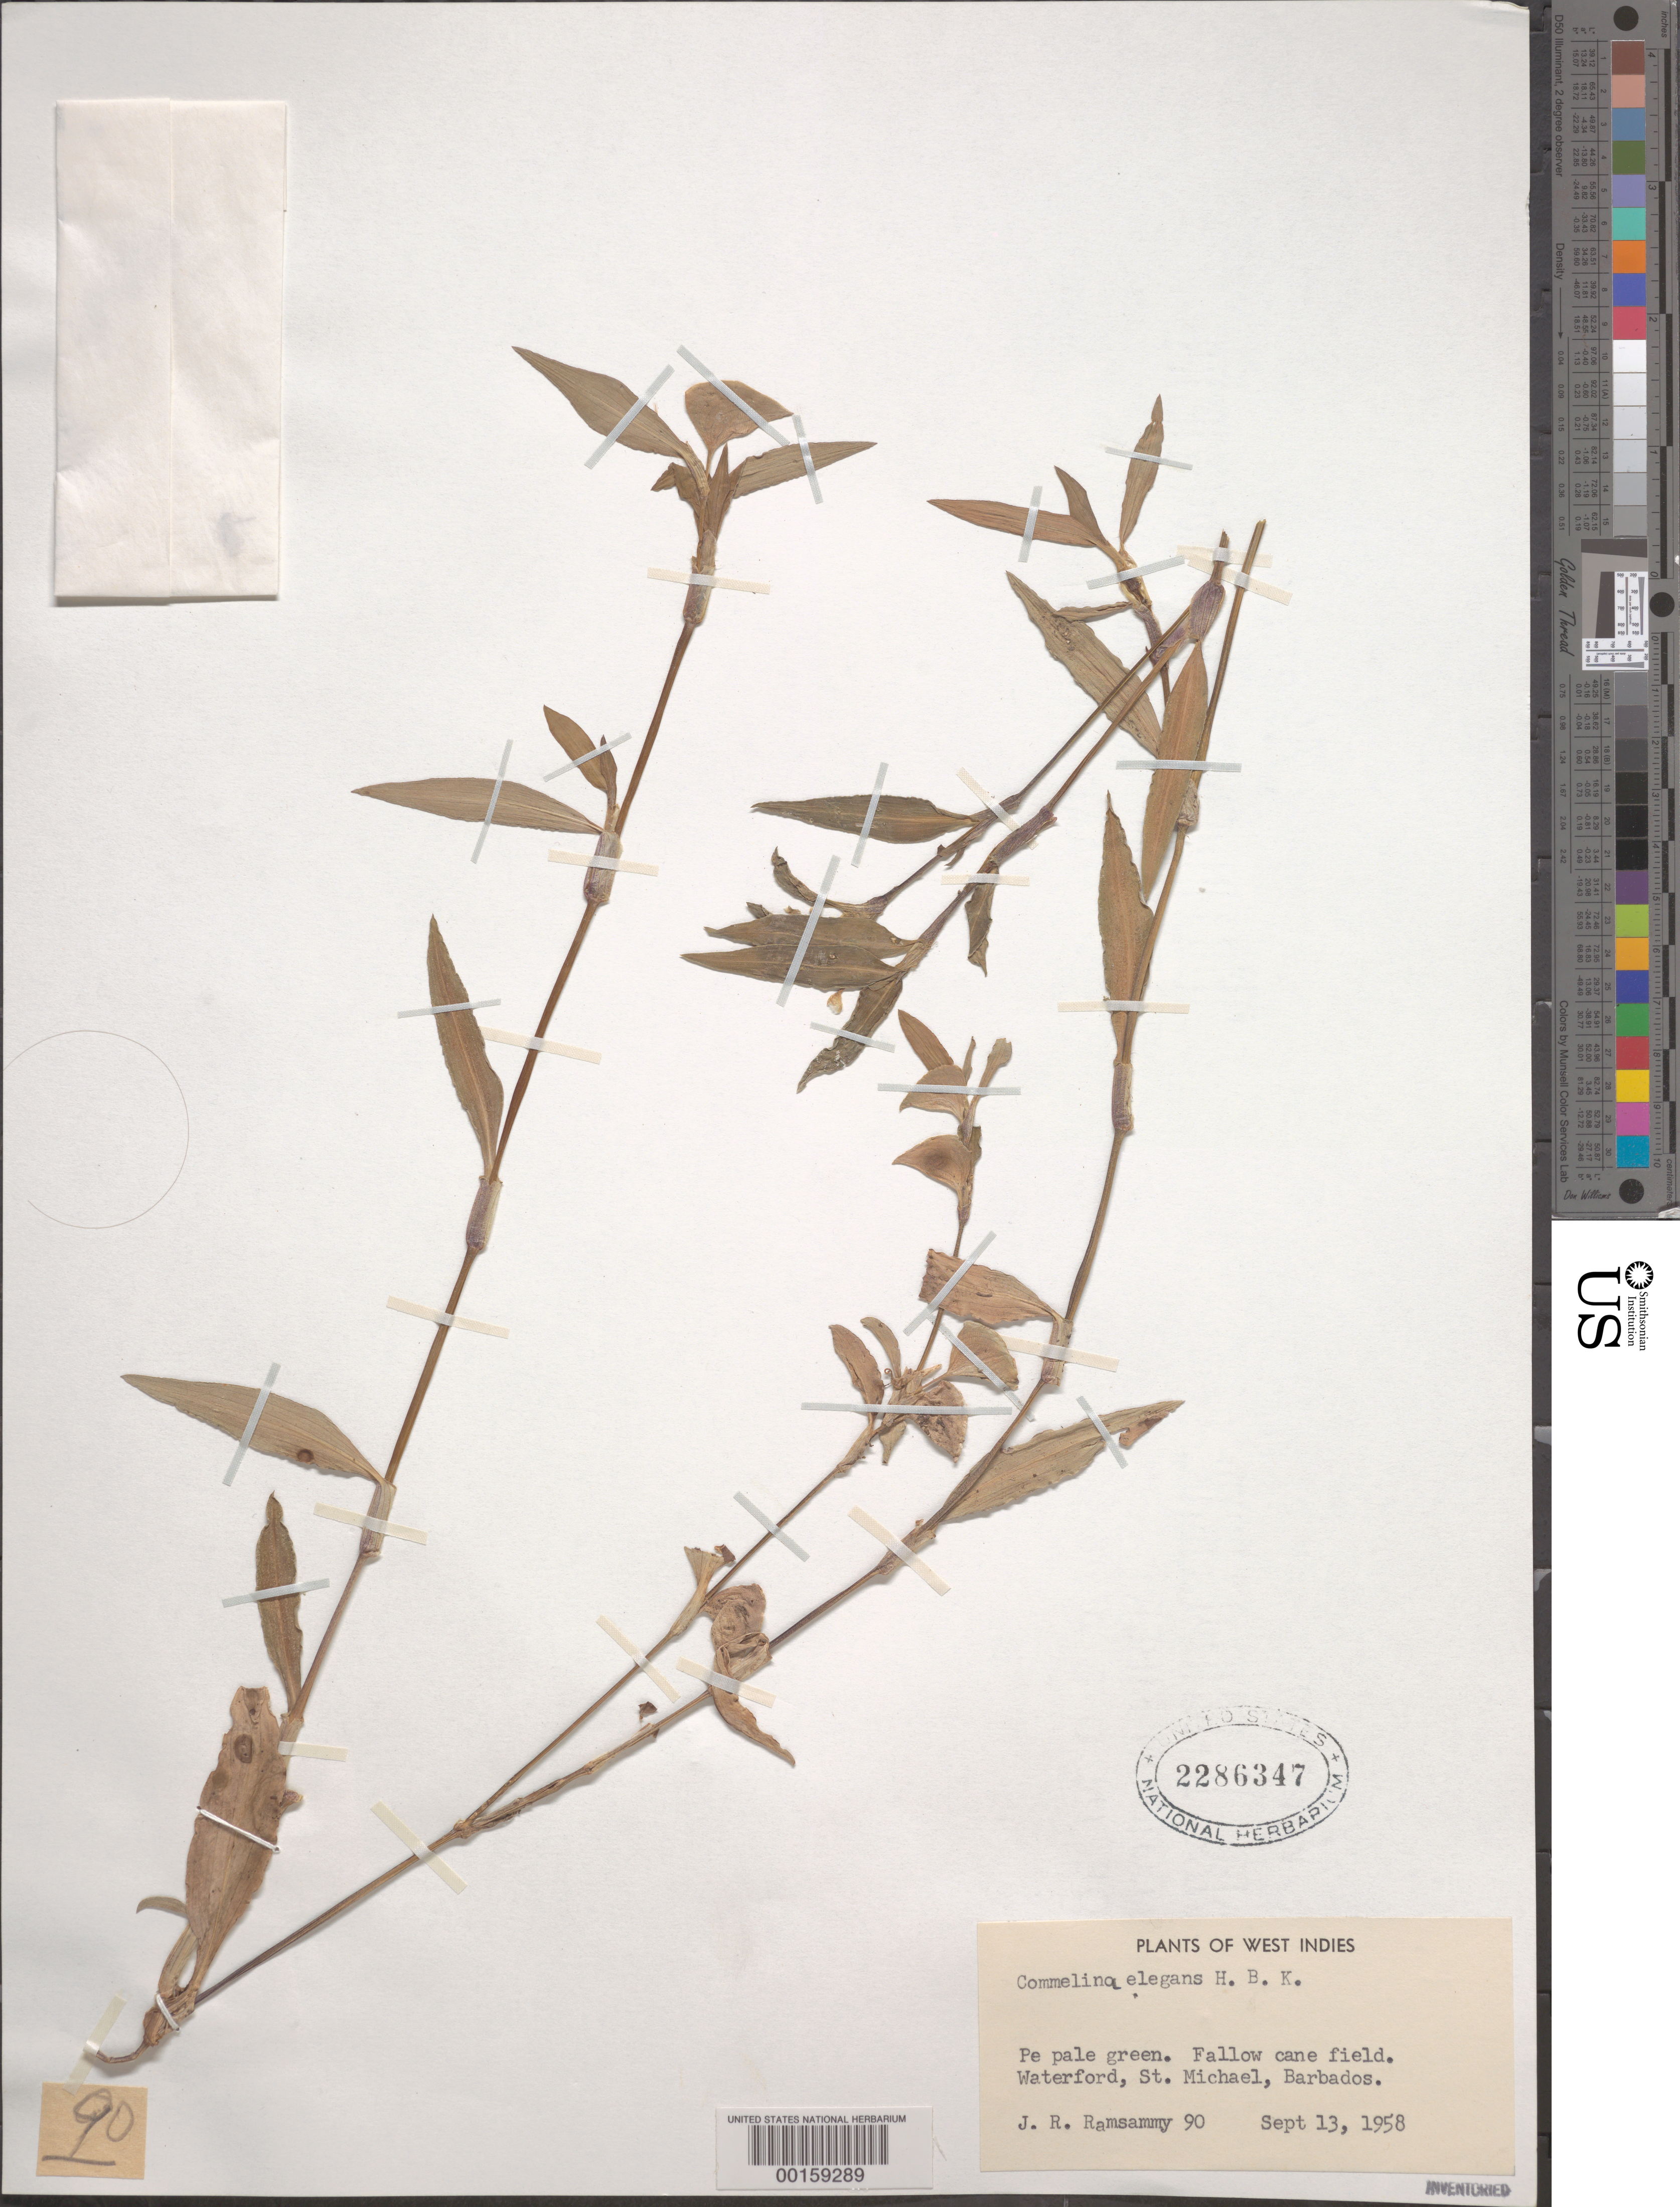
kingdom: Plantae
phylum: Tracheophyta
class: Liliopsida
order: Commelinales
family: Commelinaceae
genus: Commelina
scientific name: Commelina erecta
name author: L.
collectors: J. Ramsammy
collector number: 90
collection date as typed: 13 Sep 1958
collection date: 1958-09-13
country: Barbados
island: Windward Is.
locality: Waterford; St. Michael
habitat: Fallow cane field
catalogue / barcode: US 2286347